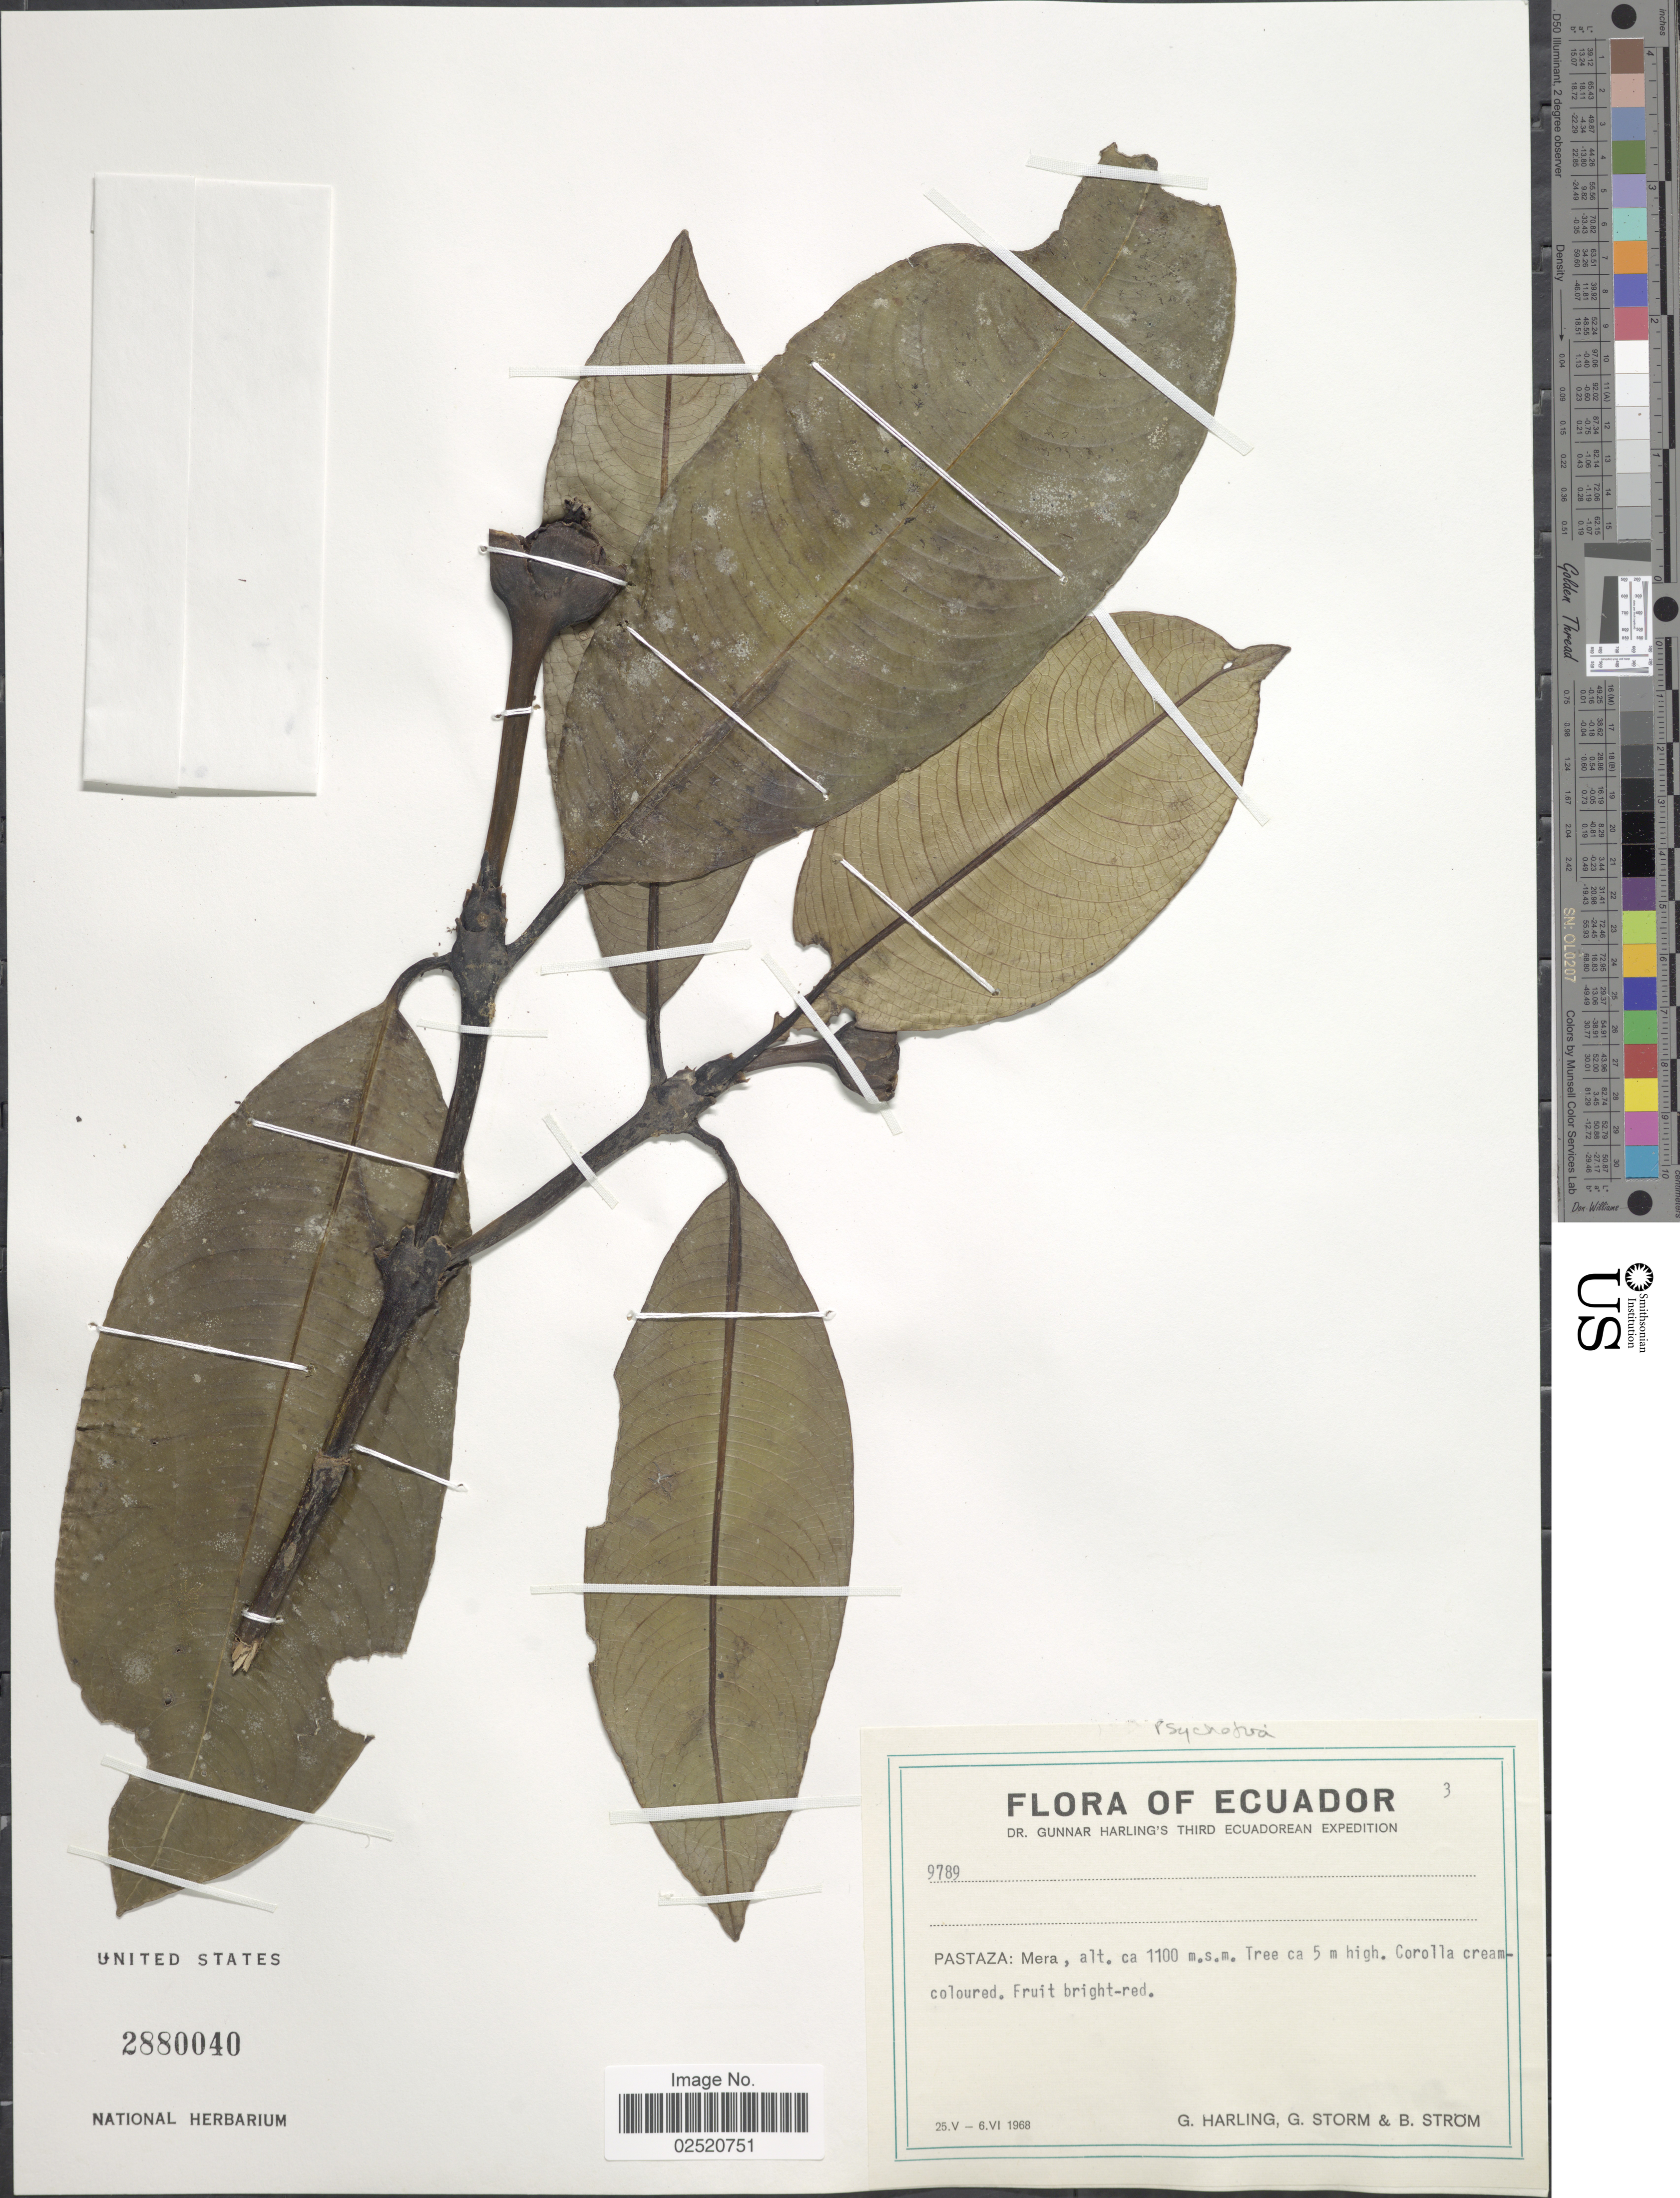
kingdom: Plantae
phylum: Tracheophyta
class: Magnoliopsida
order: Gentianales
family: Rubiaceae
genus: Psychotria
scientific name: Psychotria sp.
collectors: G. Harling, G. Storm & B. Ström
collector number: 9789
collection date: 1968-05-25/1968-06-06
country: Ecuador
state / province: Pastaza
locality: Mera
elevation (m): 1100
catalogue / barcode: US 2880040